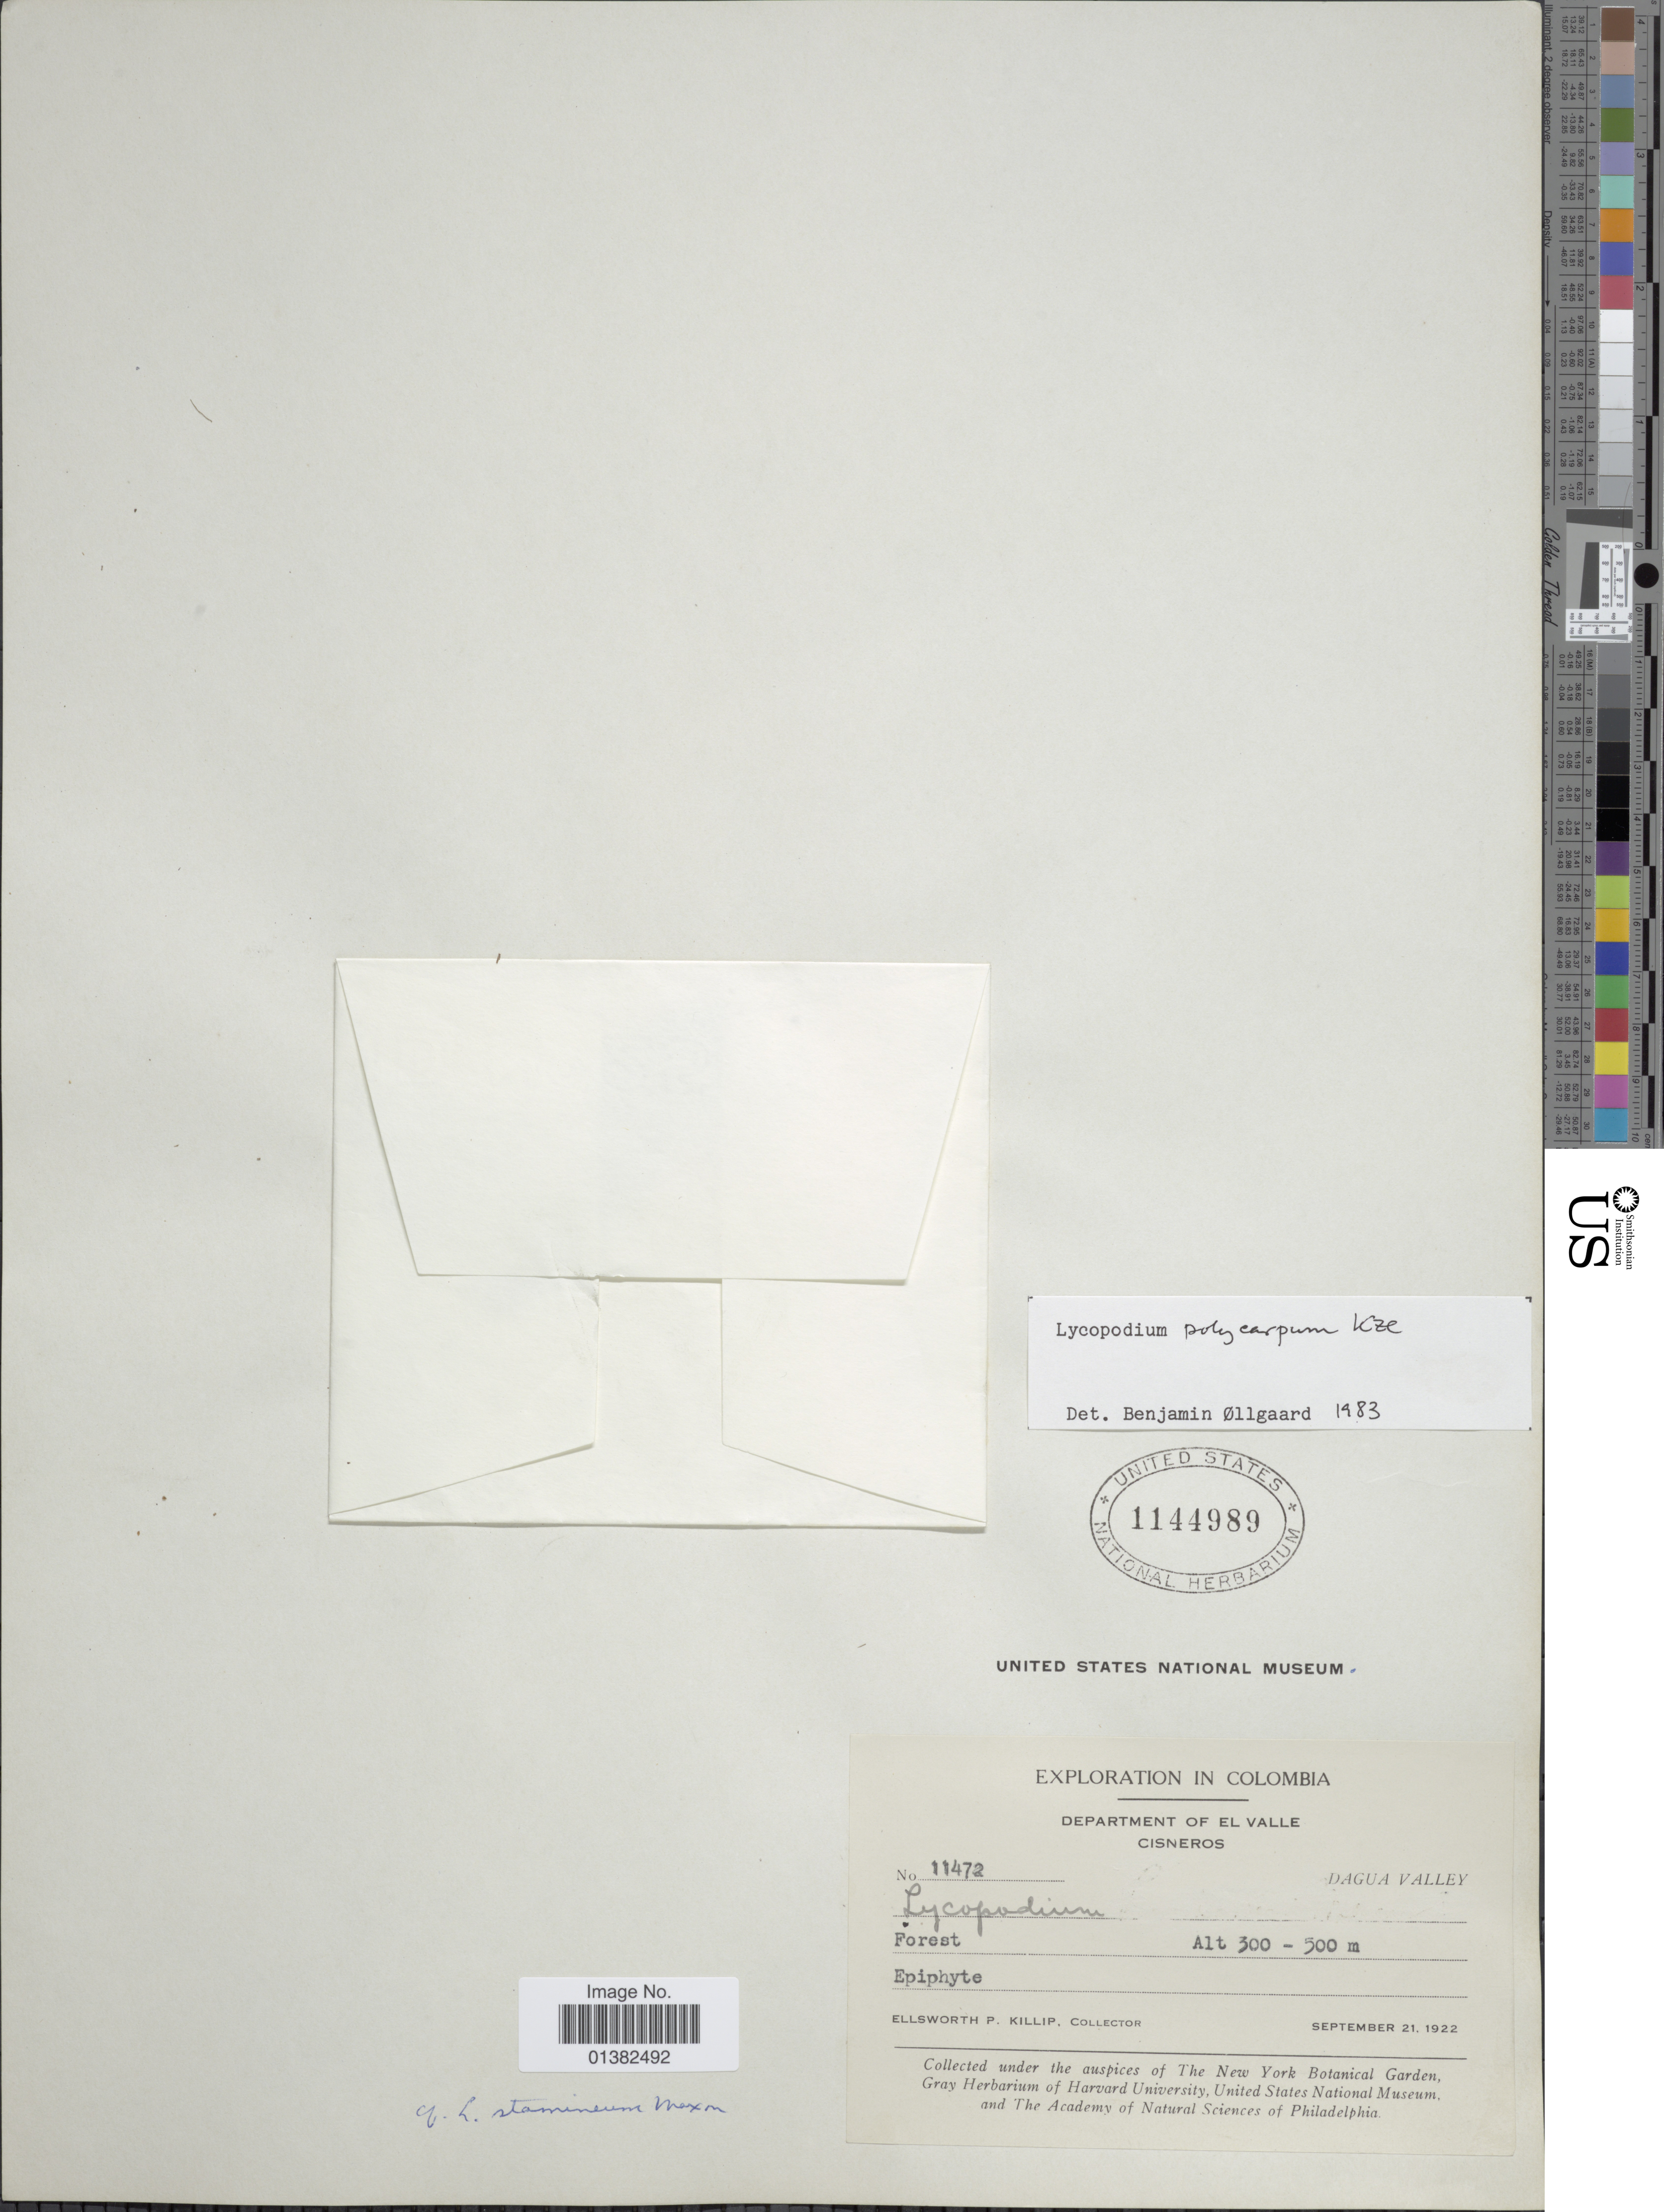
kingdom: Plantae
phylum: Tracheophyta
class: Lycopodiopsida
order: Lycopodiales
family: Lycopodiaceae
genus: Phlegmariurus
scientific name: Phlegmariurus polycarpos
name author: (Kunze) B. Øllg.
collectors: E. P. Killip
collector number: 11472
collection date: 1922-09-21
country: Colombia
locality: Department of el Valle, Cisneros, Dagua Valley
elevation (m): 300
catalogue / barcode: US 1144989